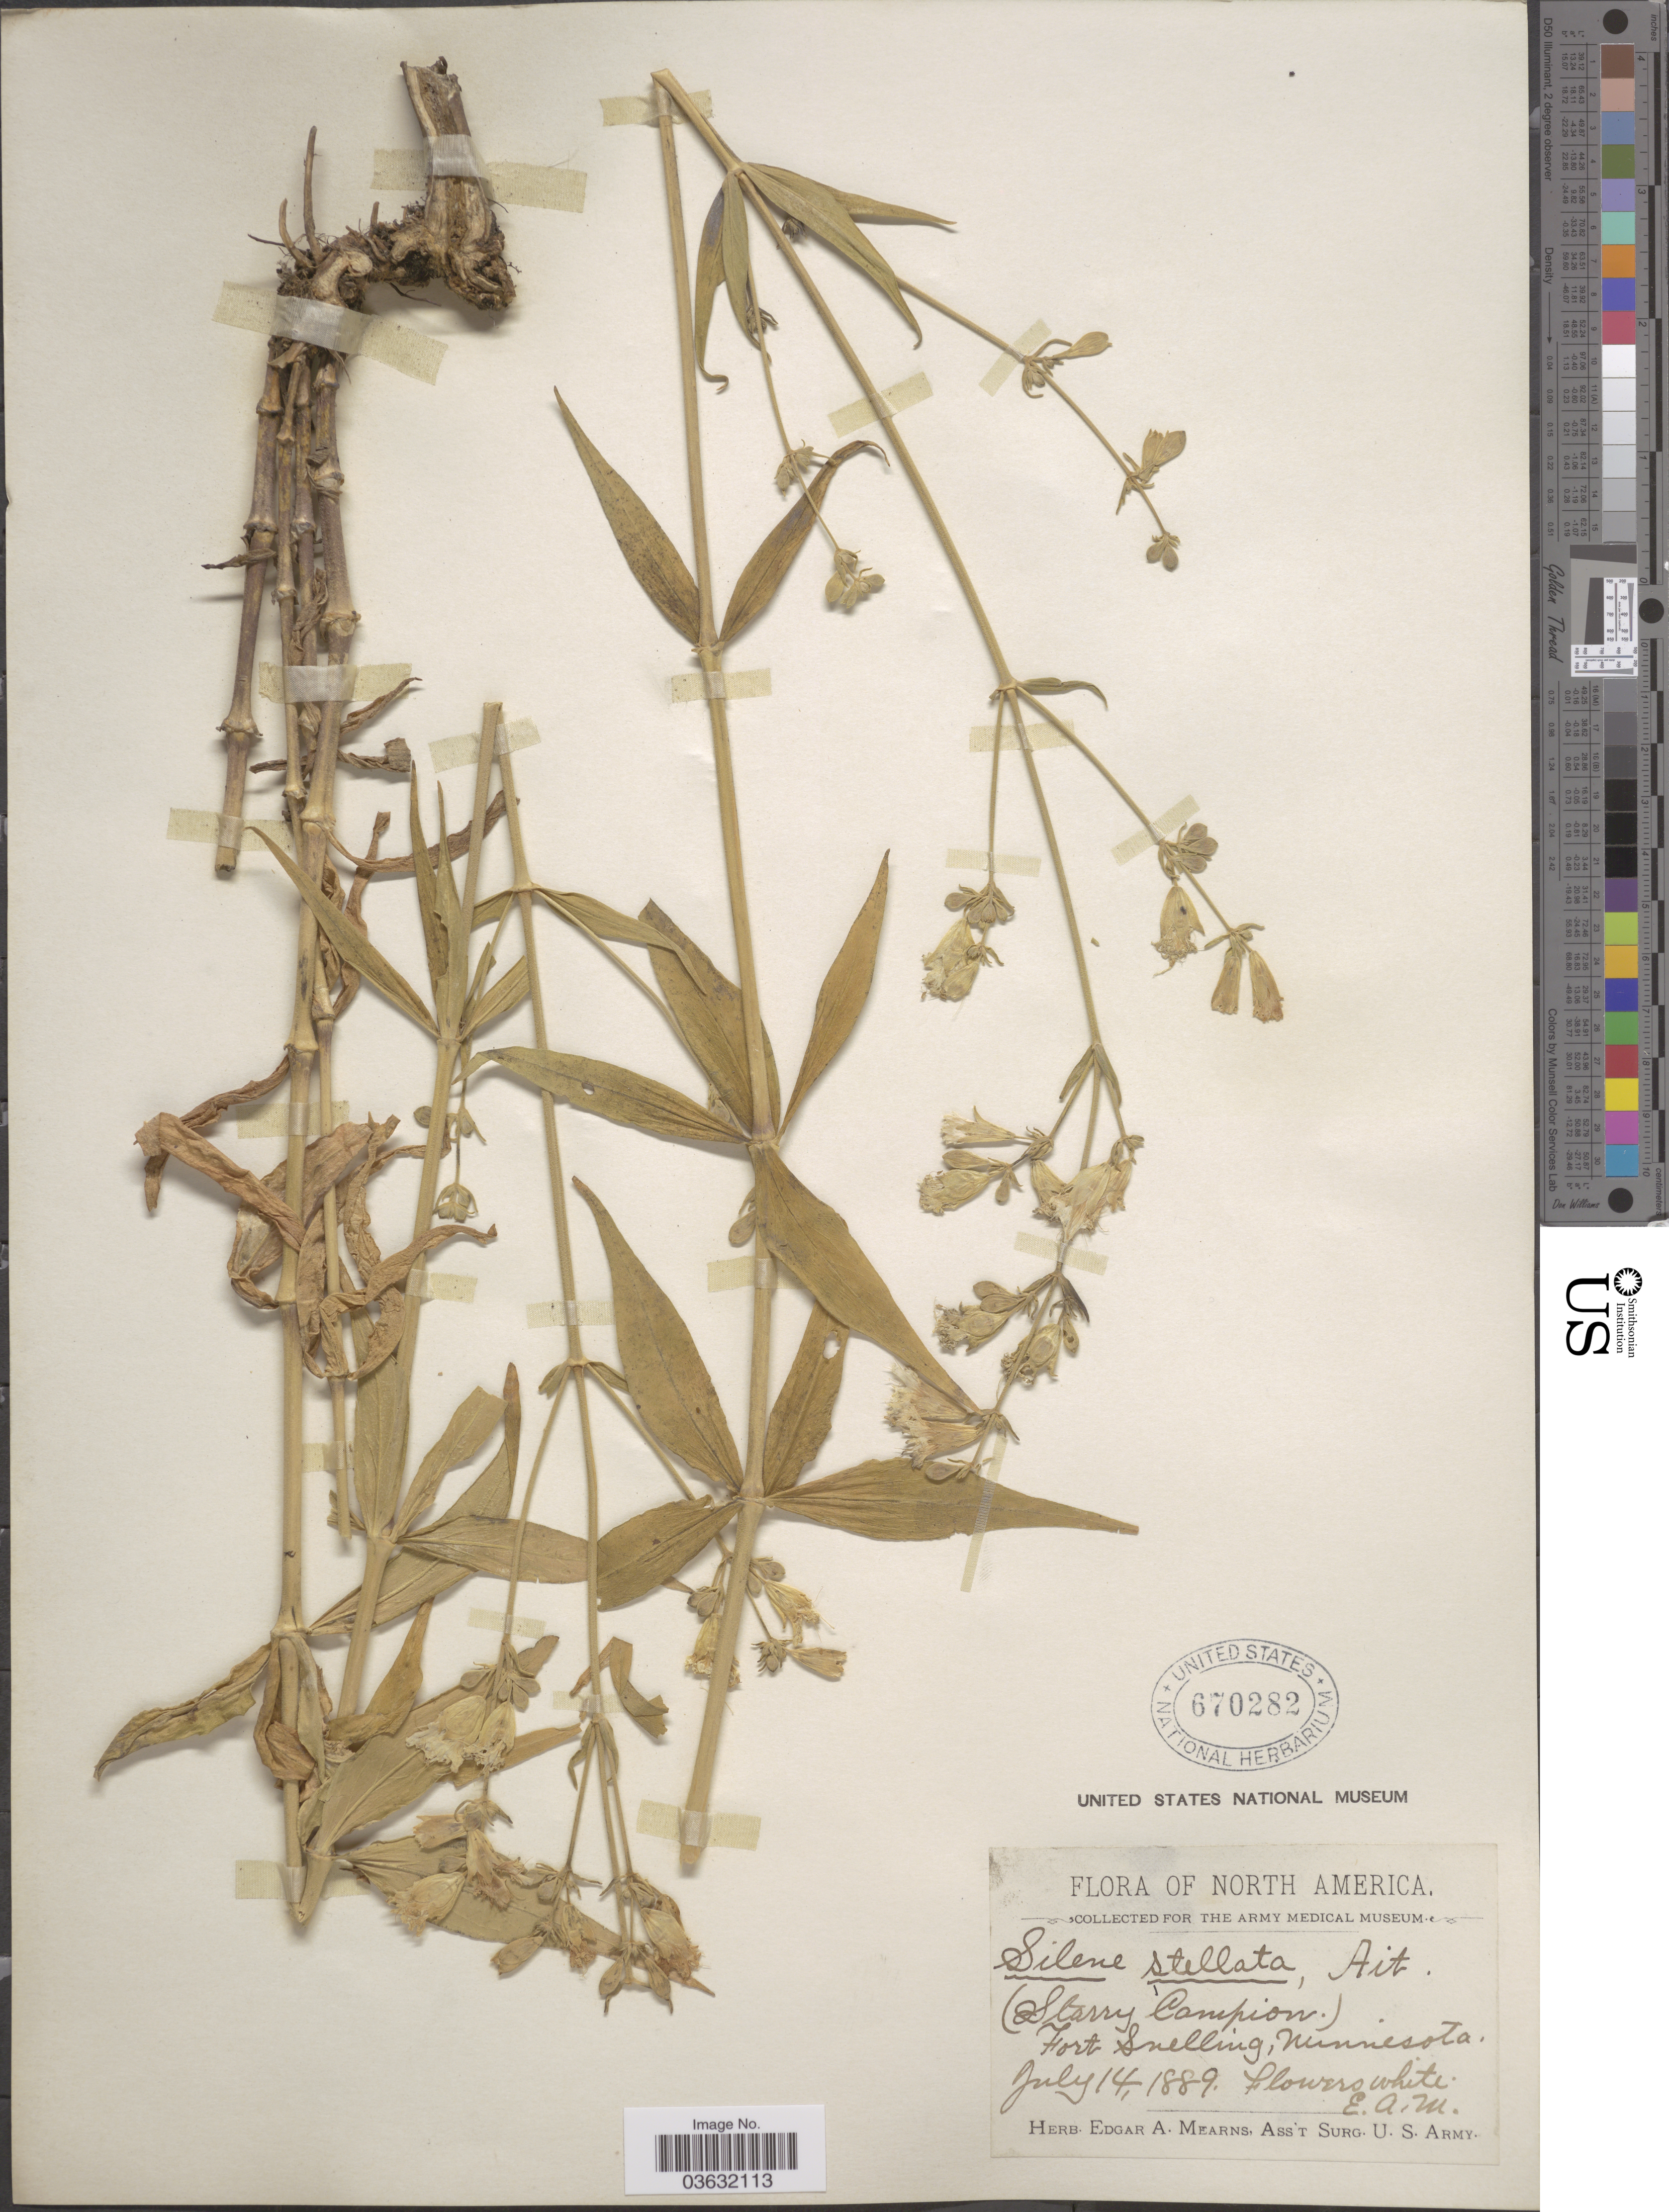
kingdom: Plantae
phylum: Tracheophyta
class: Magnoliopsida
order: Caryophyllales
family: Caryophyllaceae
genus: Silene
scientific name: Silene stellata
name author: (L.) Coyte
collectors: E. A. Mearns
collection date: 1889-07-14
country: United States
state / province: Minnesota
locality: Fort Snelling.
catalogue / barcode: US 670282